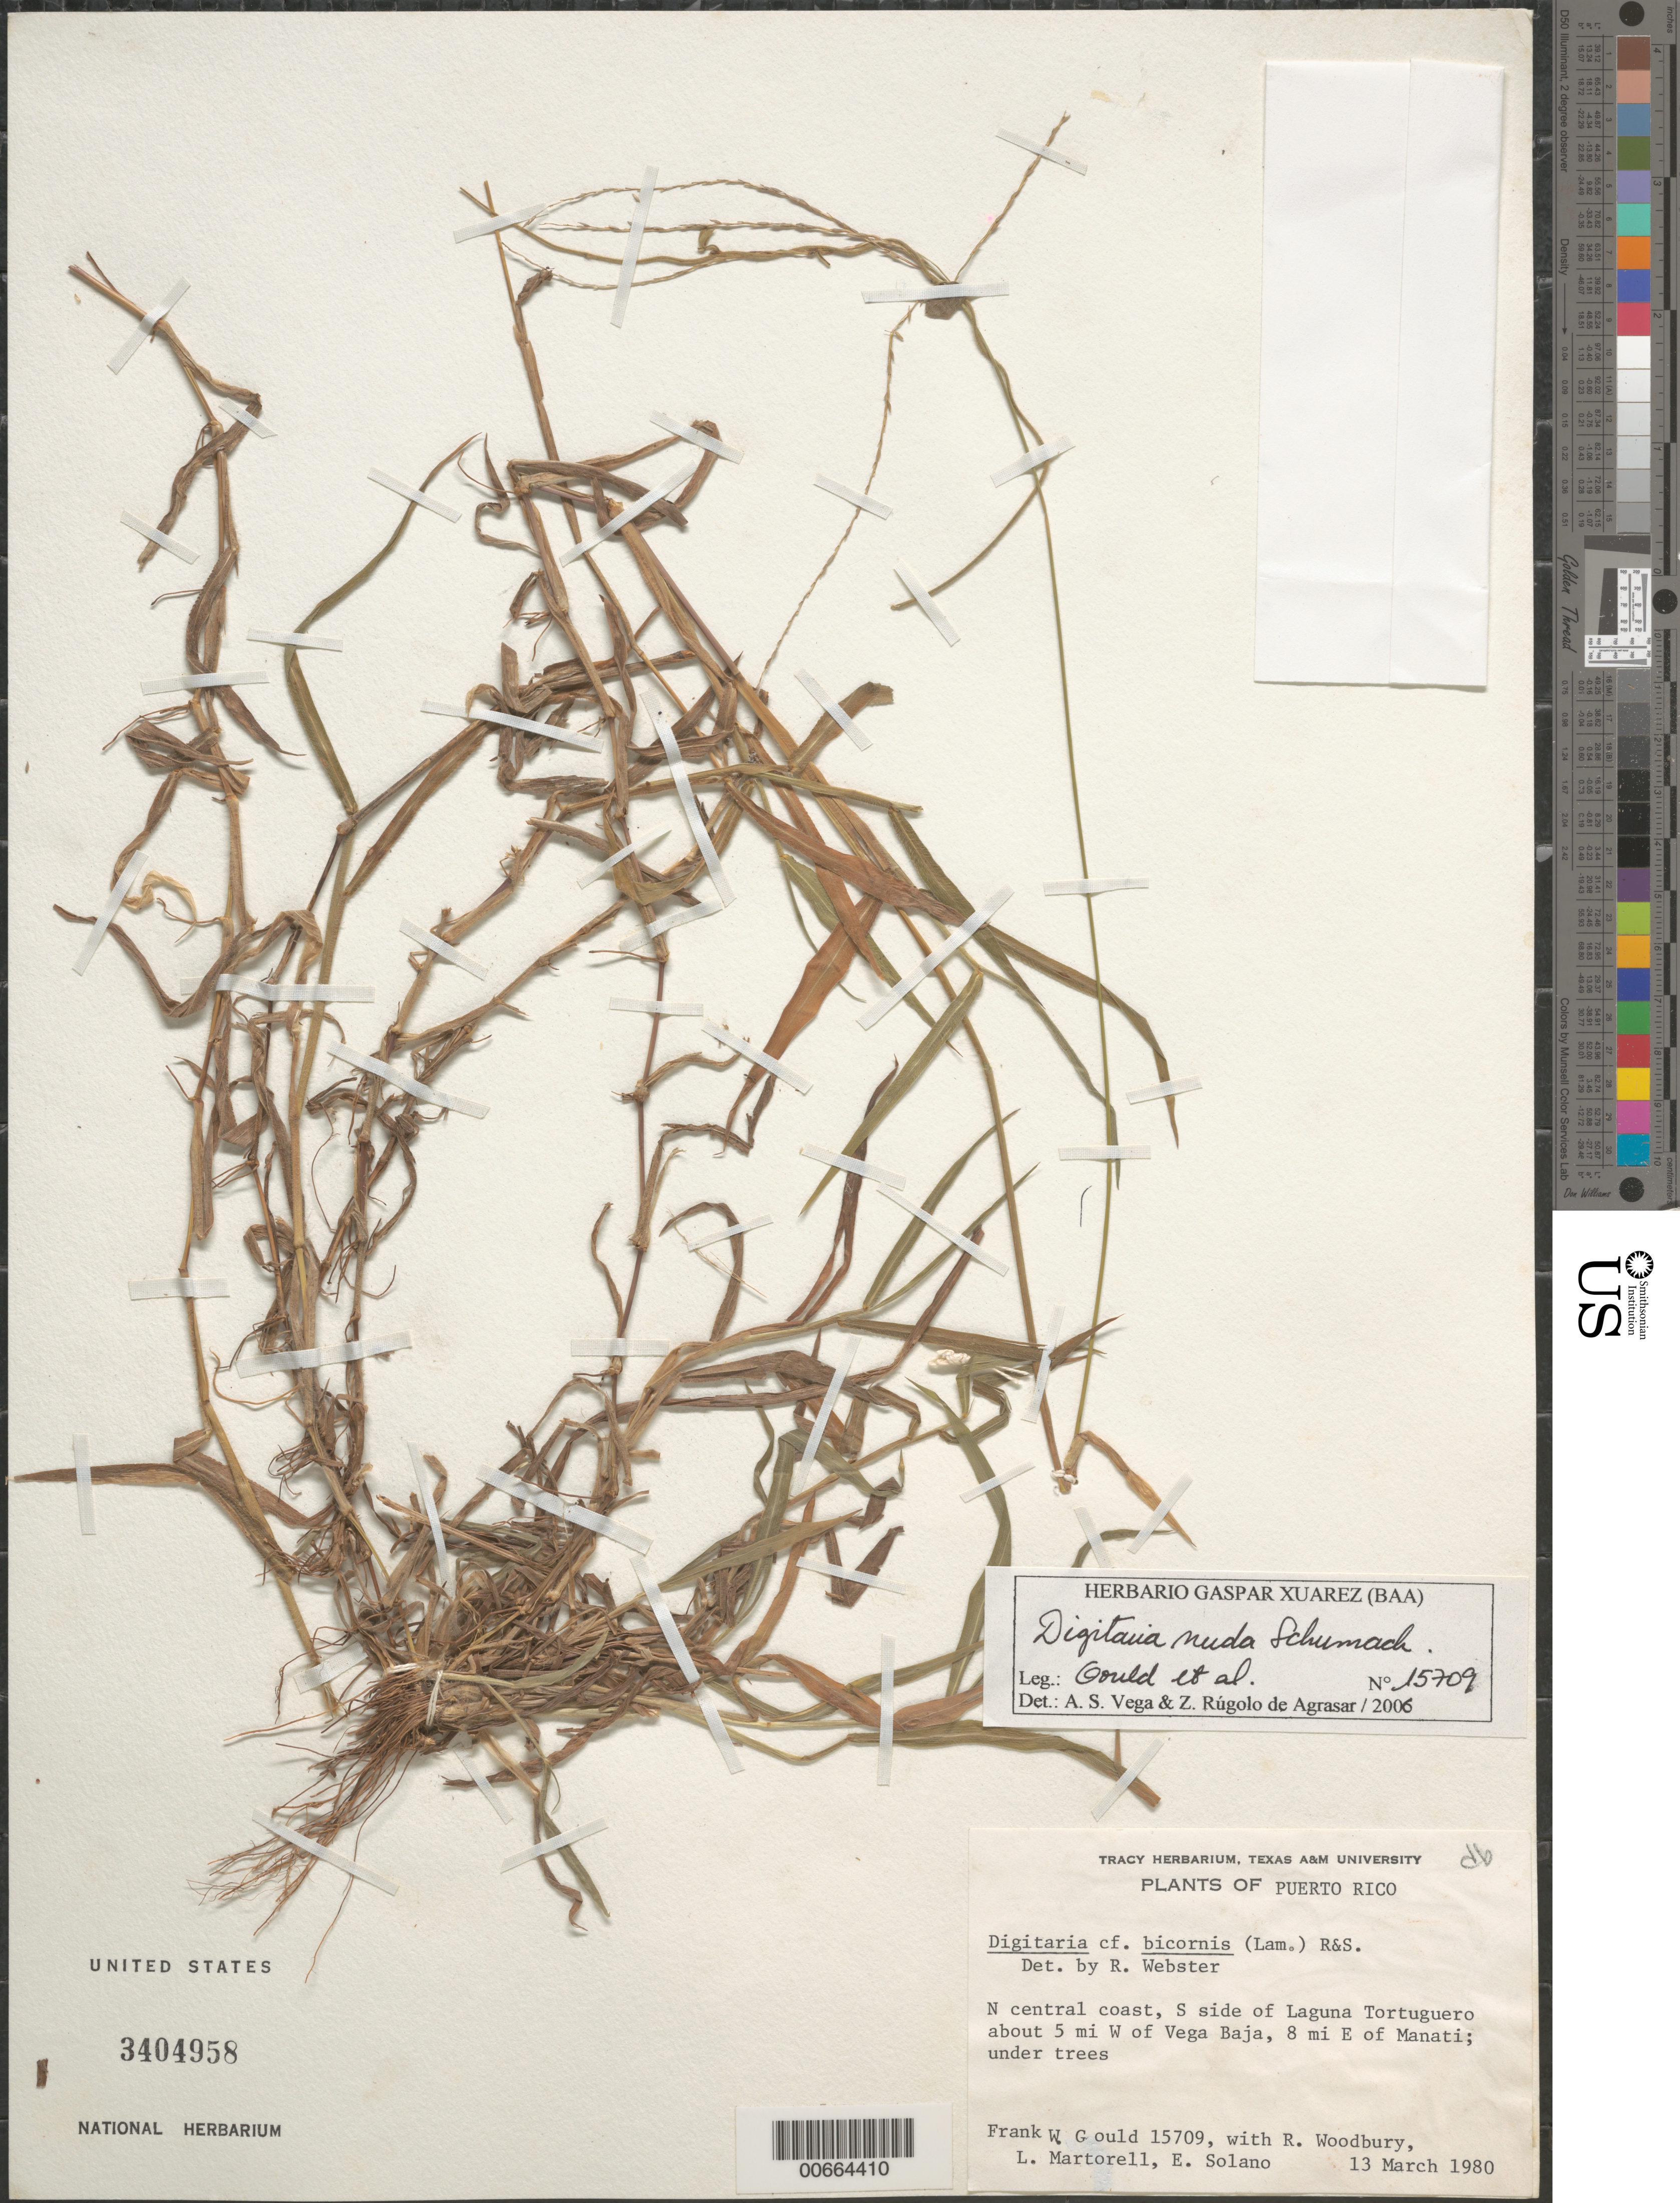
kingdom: Plantae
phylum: Tracheophyta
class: Liliopsida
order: Poales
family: Poaceae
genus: Digitaria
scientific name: Digitaria nuda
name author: Schumach.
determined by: Vega, A. S.; Rúgolo de Agrasar, Z. E.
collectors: F. W. Gould, R. O. Woodbury, L. Martorell & E. Solano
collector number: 15709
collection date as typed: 13 Mar 1980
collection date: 1980-03-13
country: Puerto Rico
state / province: Manatí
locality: N Central Coast, S side of Laguna Tortuguero about 5 mi W of Vega Baja, 8 mi E of Manati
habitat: Under trees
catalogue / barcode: US 3404958